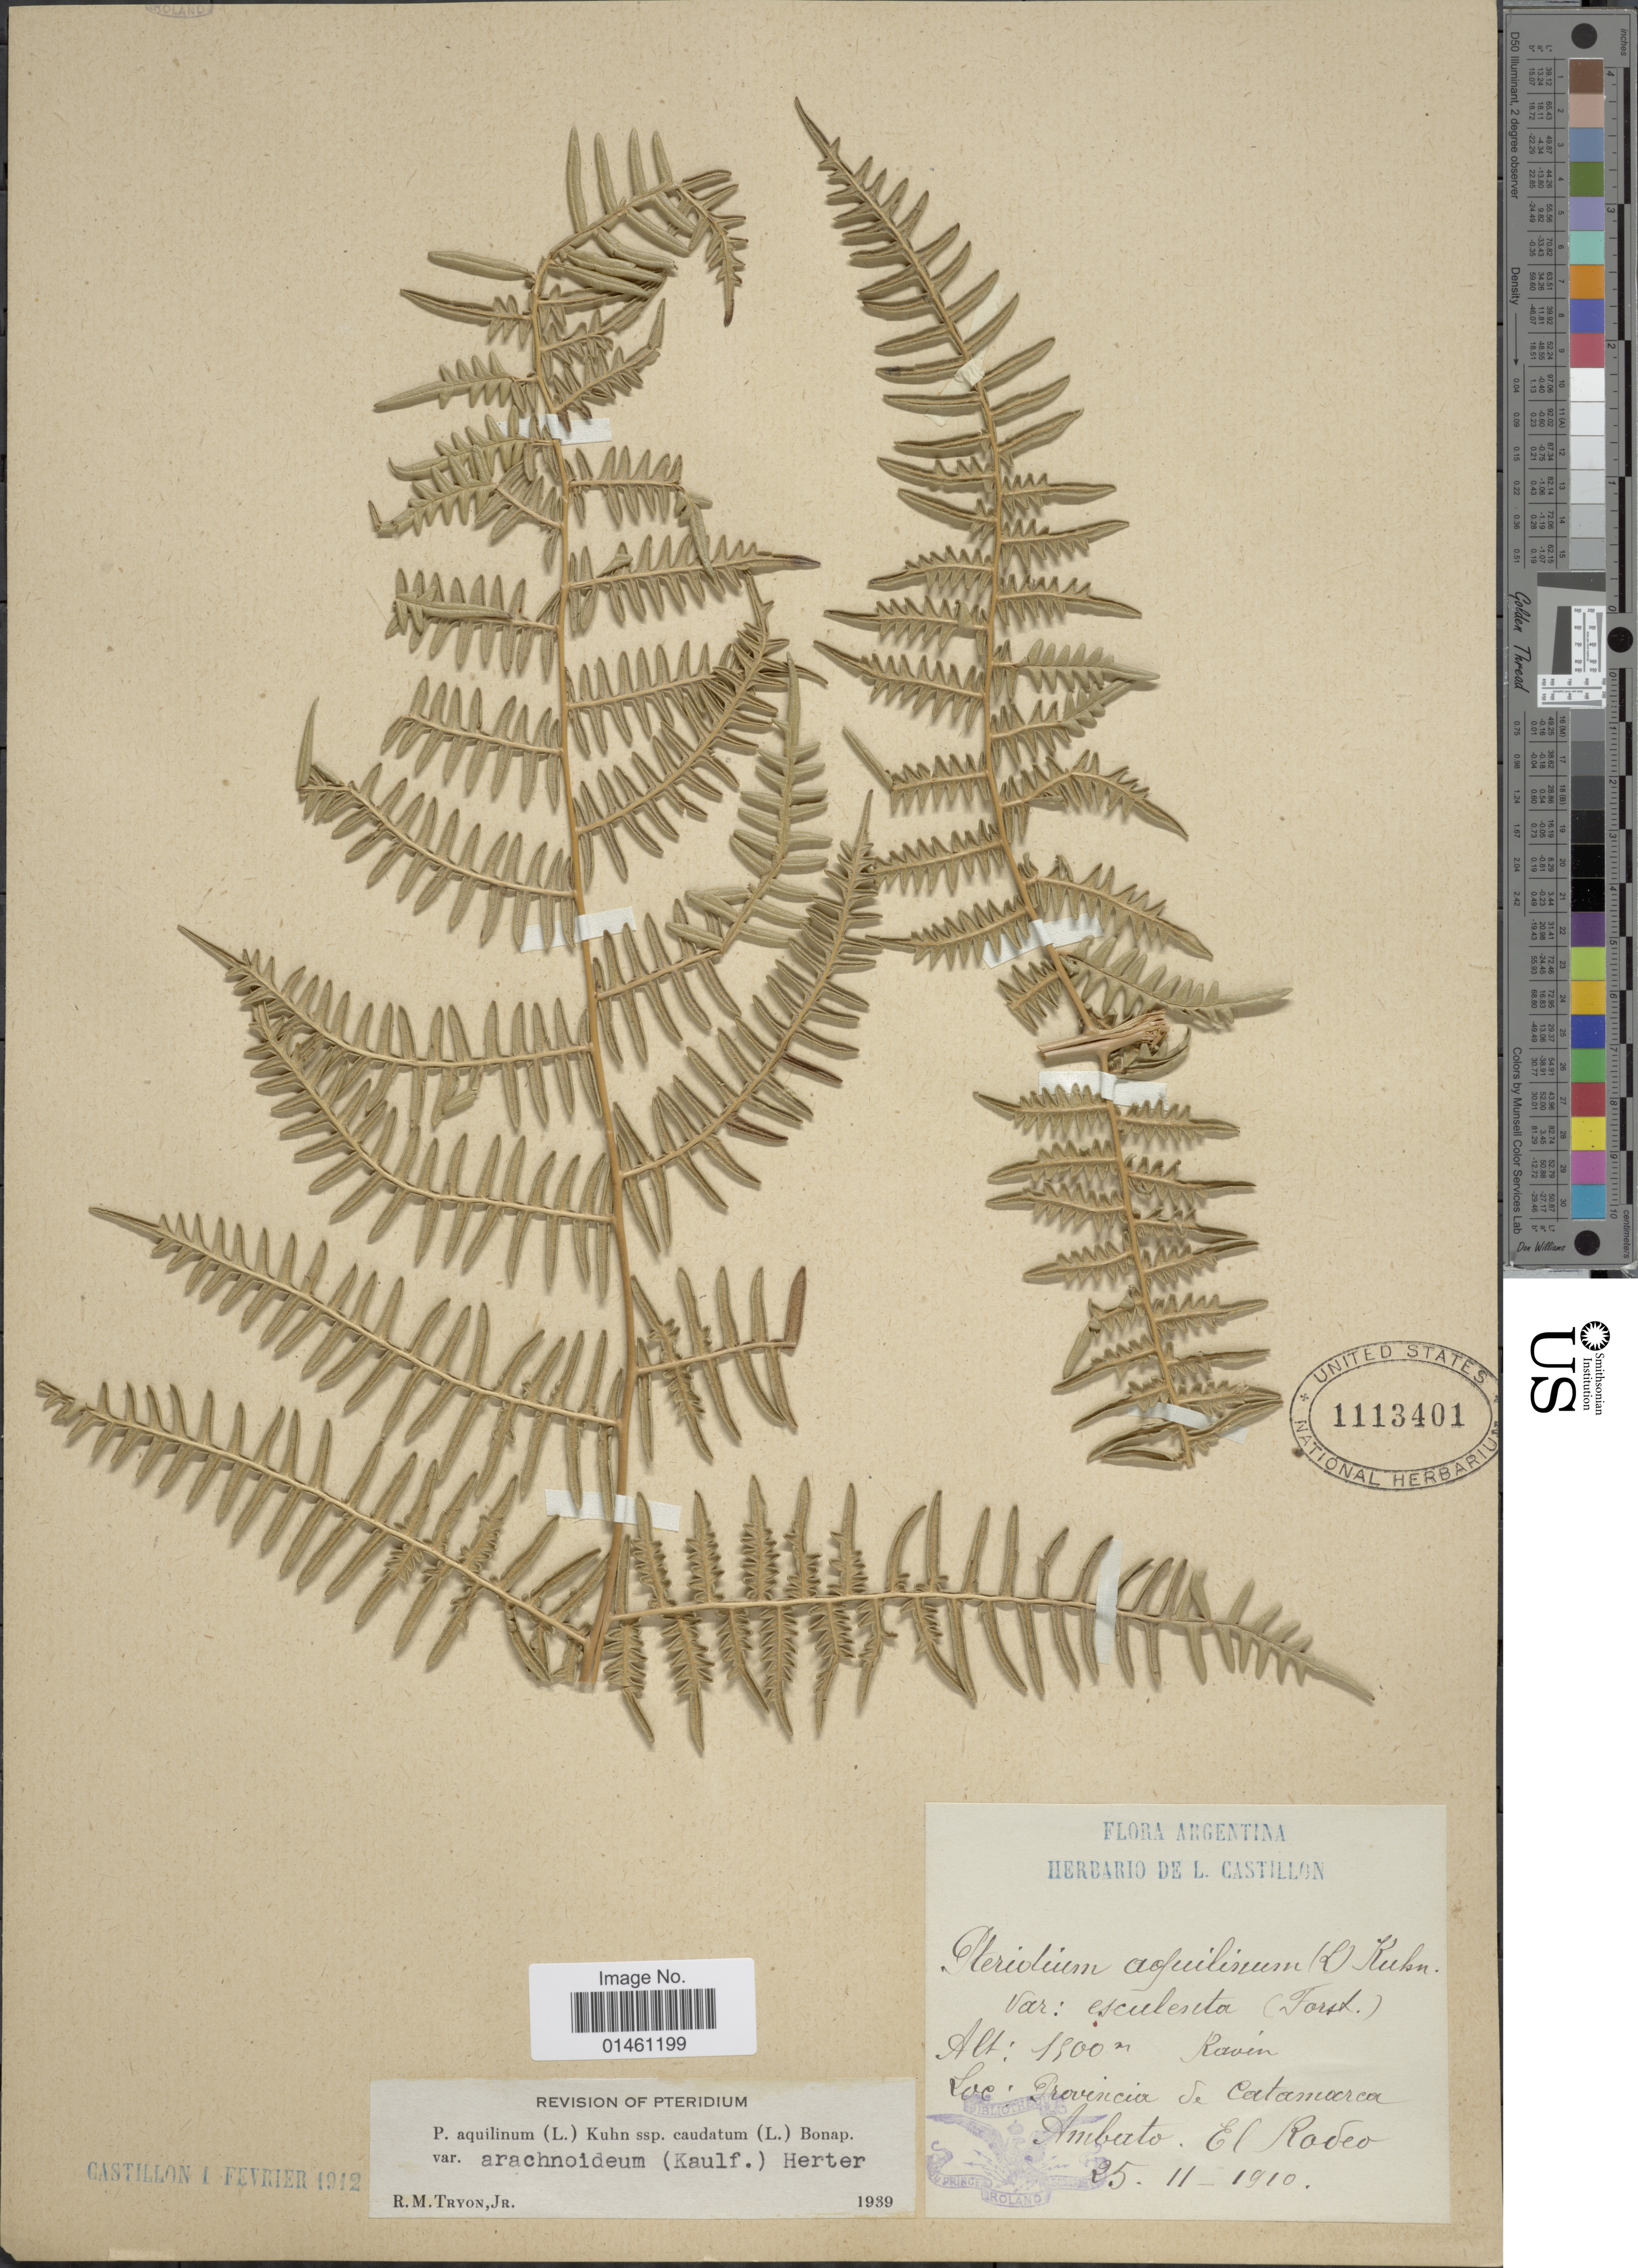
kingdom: Plantae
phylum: Tracheophyta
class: Polypodiopsida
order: Polypodiales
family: Dennstaedtiaceae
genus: Pteridium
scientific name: Pteridium arachnoideum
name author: (Kaulf.) Maxon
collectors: ex herb. de L. Castillon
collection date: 1910-11-25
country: Argentina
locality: Argentina, Provincia de Catamarca Amberto, El Rodeo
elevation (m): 1500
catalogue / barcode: US 1113401